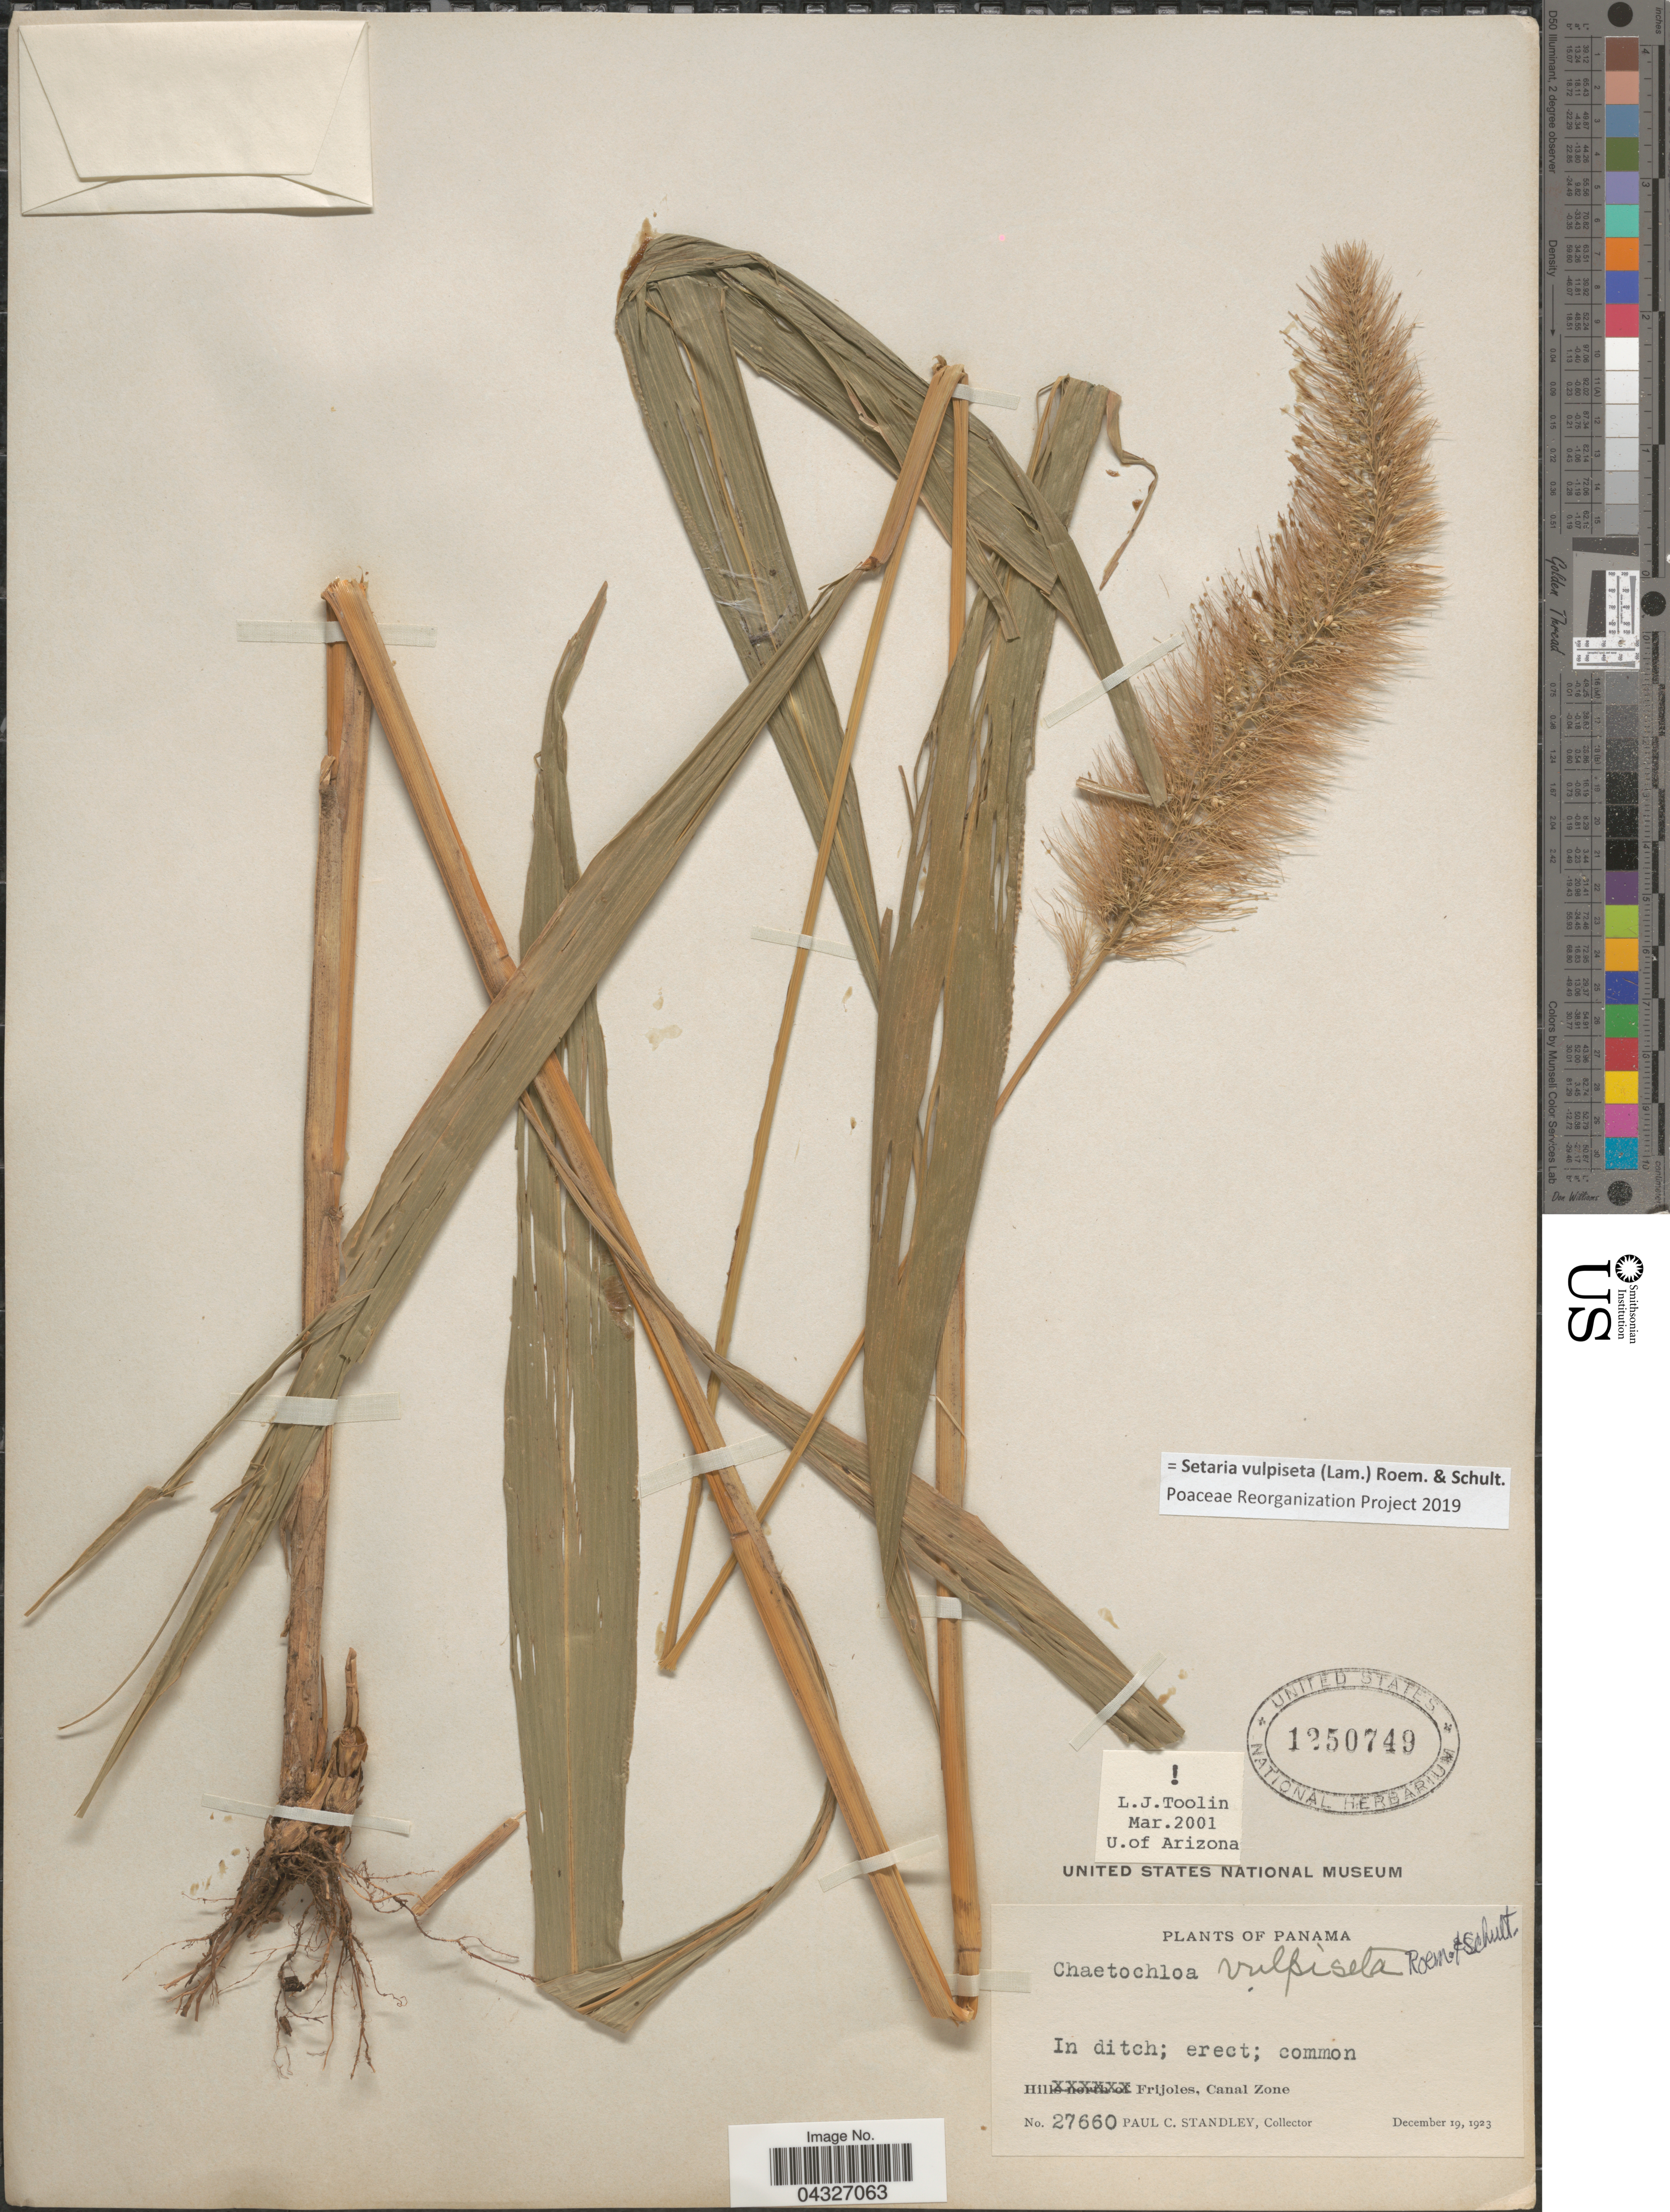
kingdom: Plantae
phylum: Tracheophyta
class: Liliopsida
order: Poales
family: Poaceae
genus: Setaria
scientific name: Setaria vulpiseta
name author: (Lam.) Roem. & Schult.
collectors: P. C. Standley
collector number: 27660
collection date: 1923-12-19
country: Panama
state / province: Colón / Panamá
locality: Frijoles, Canal Zone.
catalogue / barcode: US 1250749